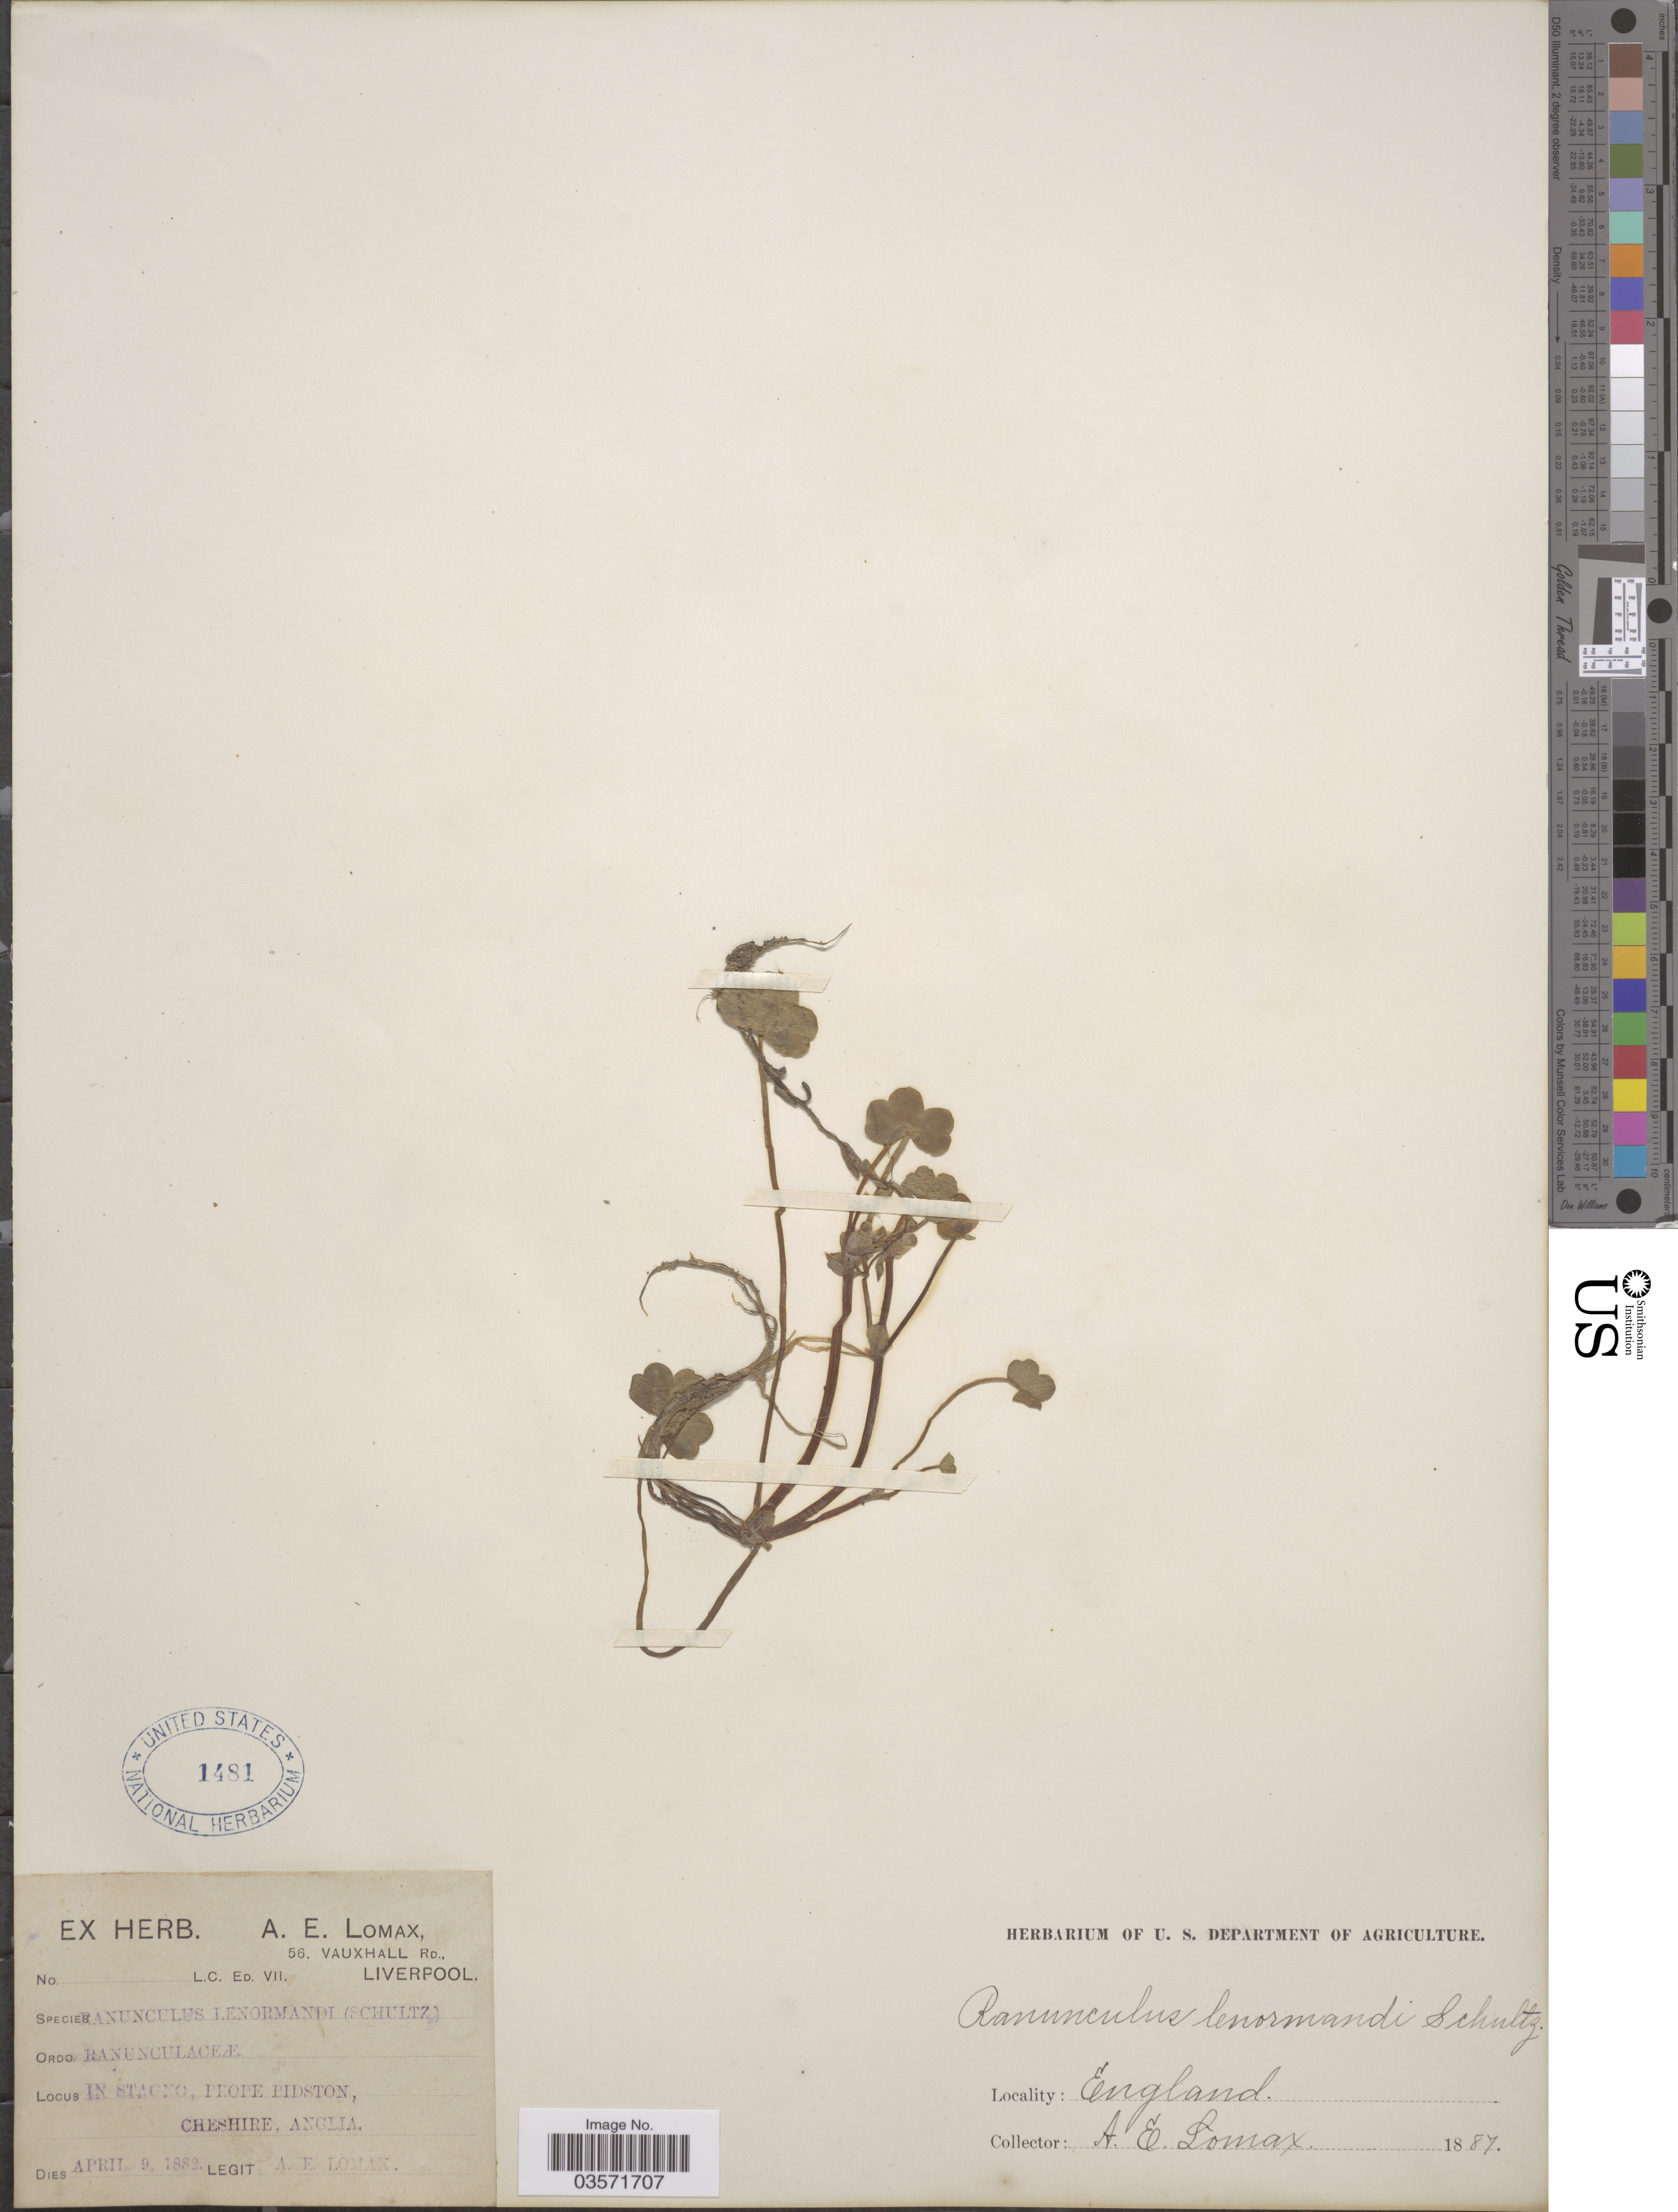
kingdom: Plantae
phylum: Tracheophyta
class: Magnoliopsida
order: Ranunculales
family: Ranunculaceae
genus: Ranunculus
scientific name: Ranunculus omiophyllus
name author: Ten.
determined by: Strong, Mark T., (BOT), Smithsonian Institution - National Museum of Natural History (UNITED STATES)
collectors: A. Lomax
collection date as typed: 1887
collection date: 1882-04-09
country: United Kingdom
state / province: England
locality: In Stac [illegible text]o, Prope Pidston, Cheshire, Anglia.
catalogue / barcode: US 1481